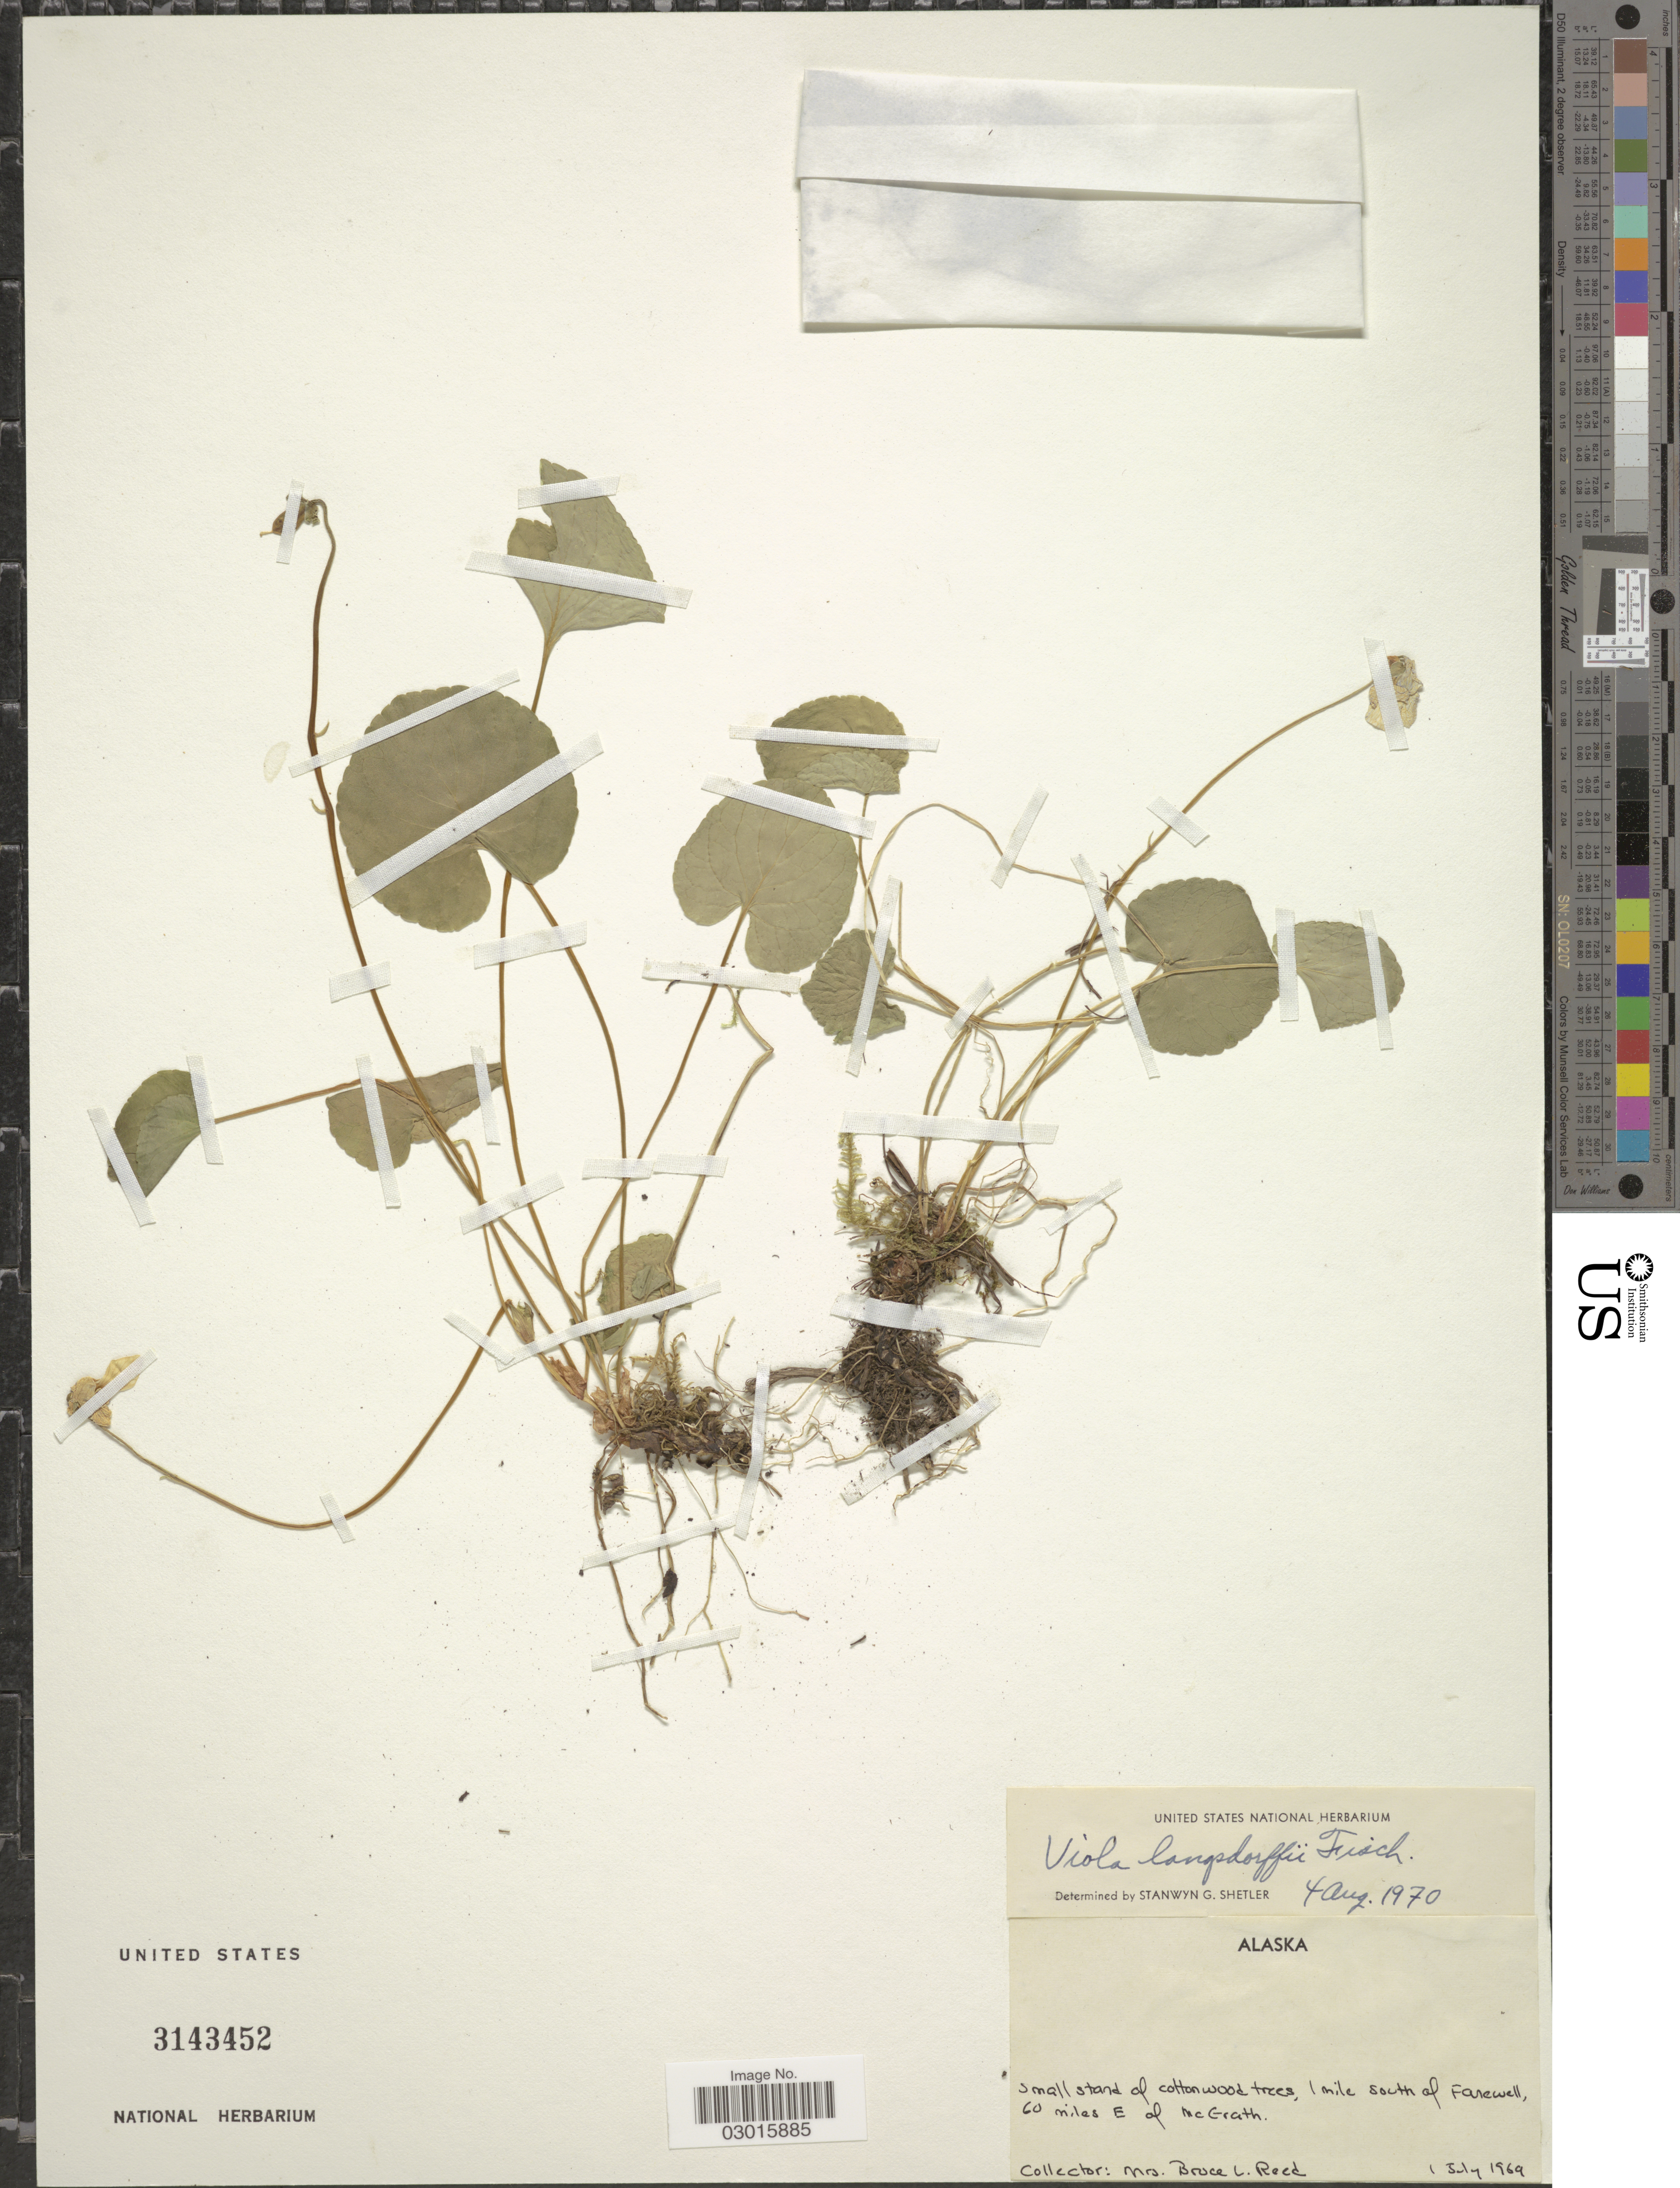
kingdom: Plantae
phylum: Tracheophyta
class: Magnoliopsida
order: Malpighiales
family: Violaceae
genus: Viola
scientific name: Viola langsdorffii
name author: Fisch. ex Ging.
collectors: B. Reed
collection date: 1969-07-01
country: United States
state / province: Alaska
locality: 1 mile south of Farewell, 60 miles E of McGrath.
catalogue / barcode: US 3143452